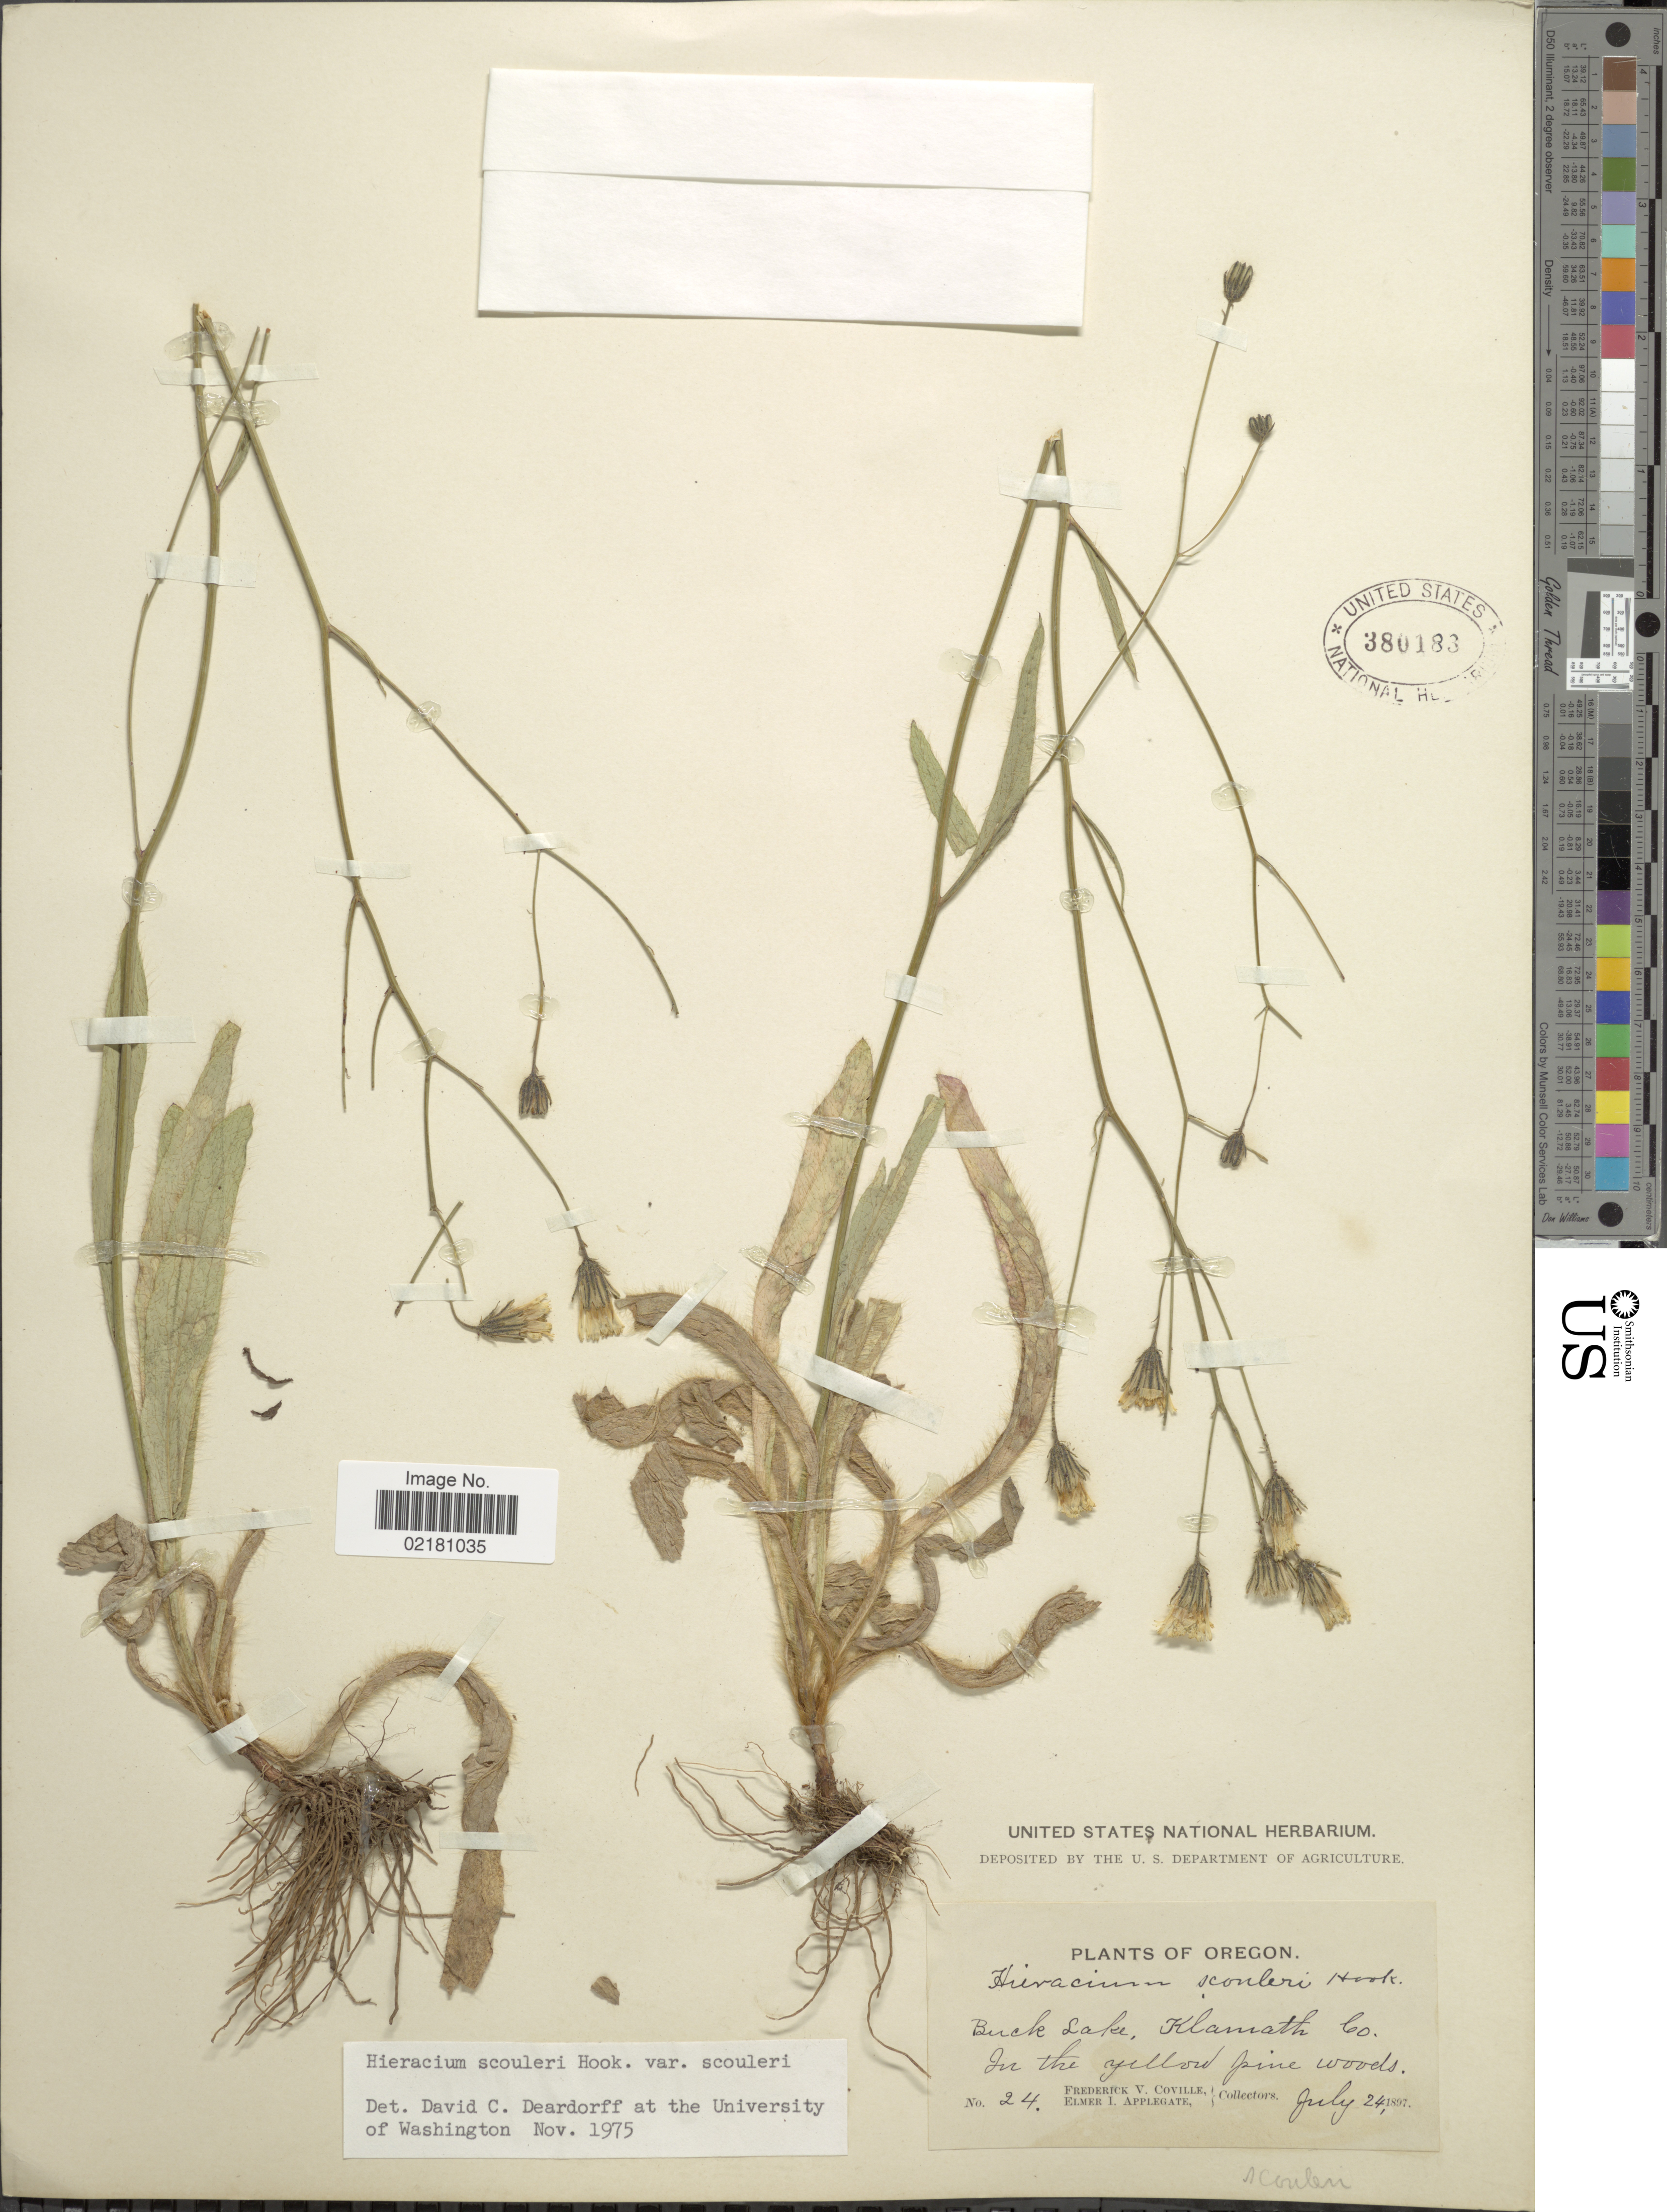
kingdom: Plantae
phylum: Tracheophyta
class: Magnoliopsida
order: Asterales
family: Asteraceae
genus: Hieracium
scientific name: Hieracium scouleri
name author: Hook.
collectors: F. V. Coville & E. I. Applegate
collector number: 24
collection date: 1897-07-24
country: United States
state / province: Oregon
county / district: Klamath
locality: Buck Lake, Klamath Co.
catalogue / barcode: US 380183